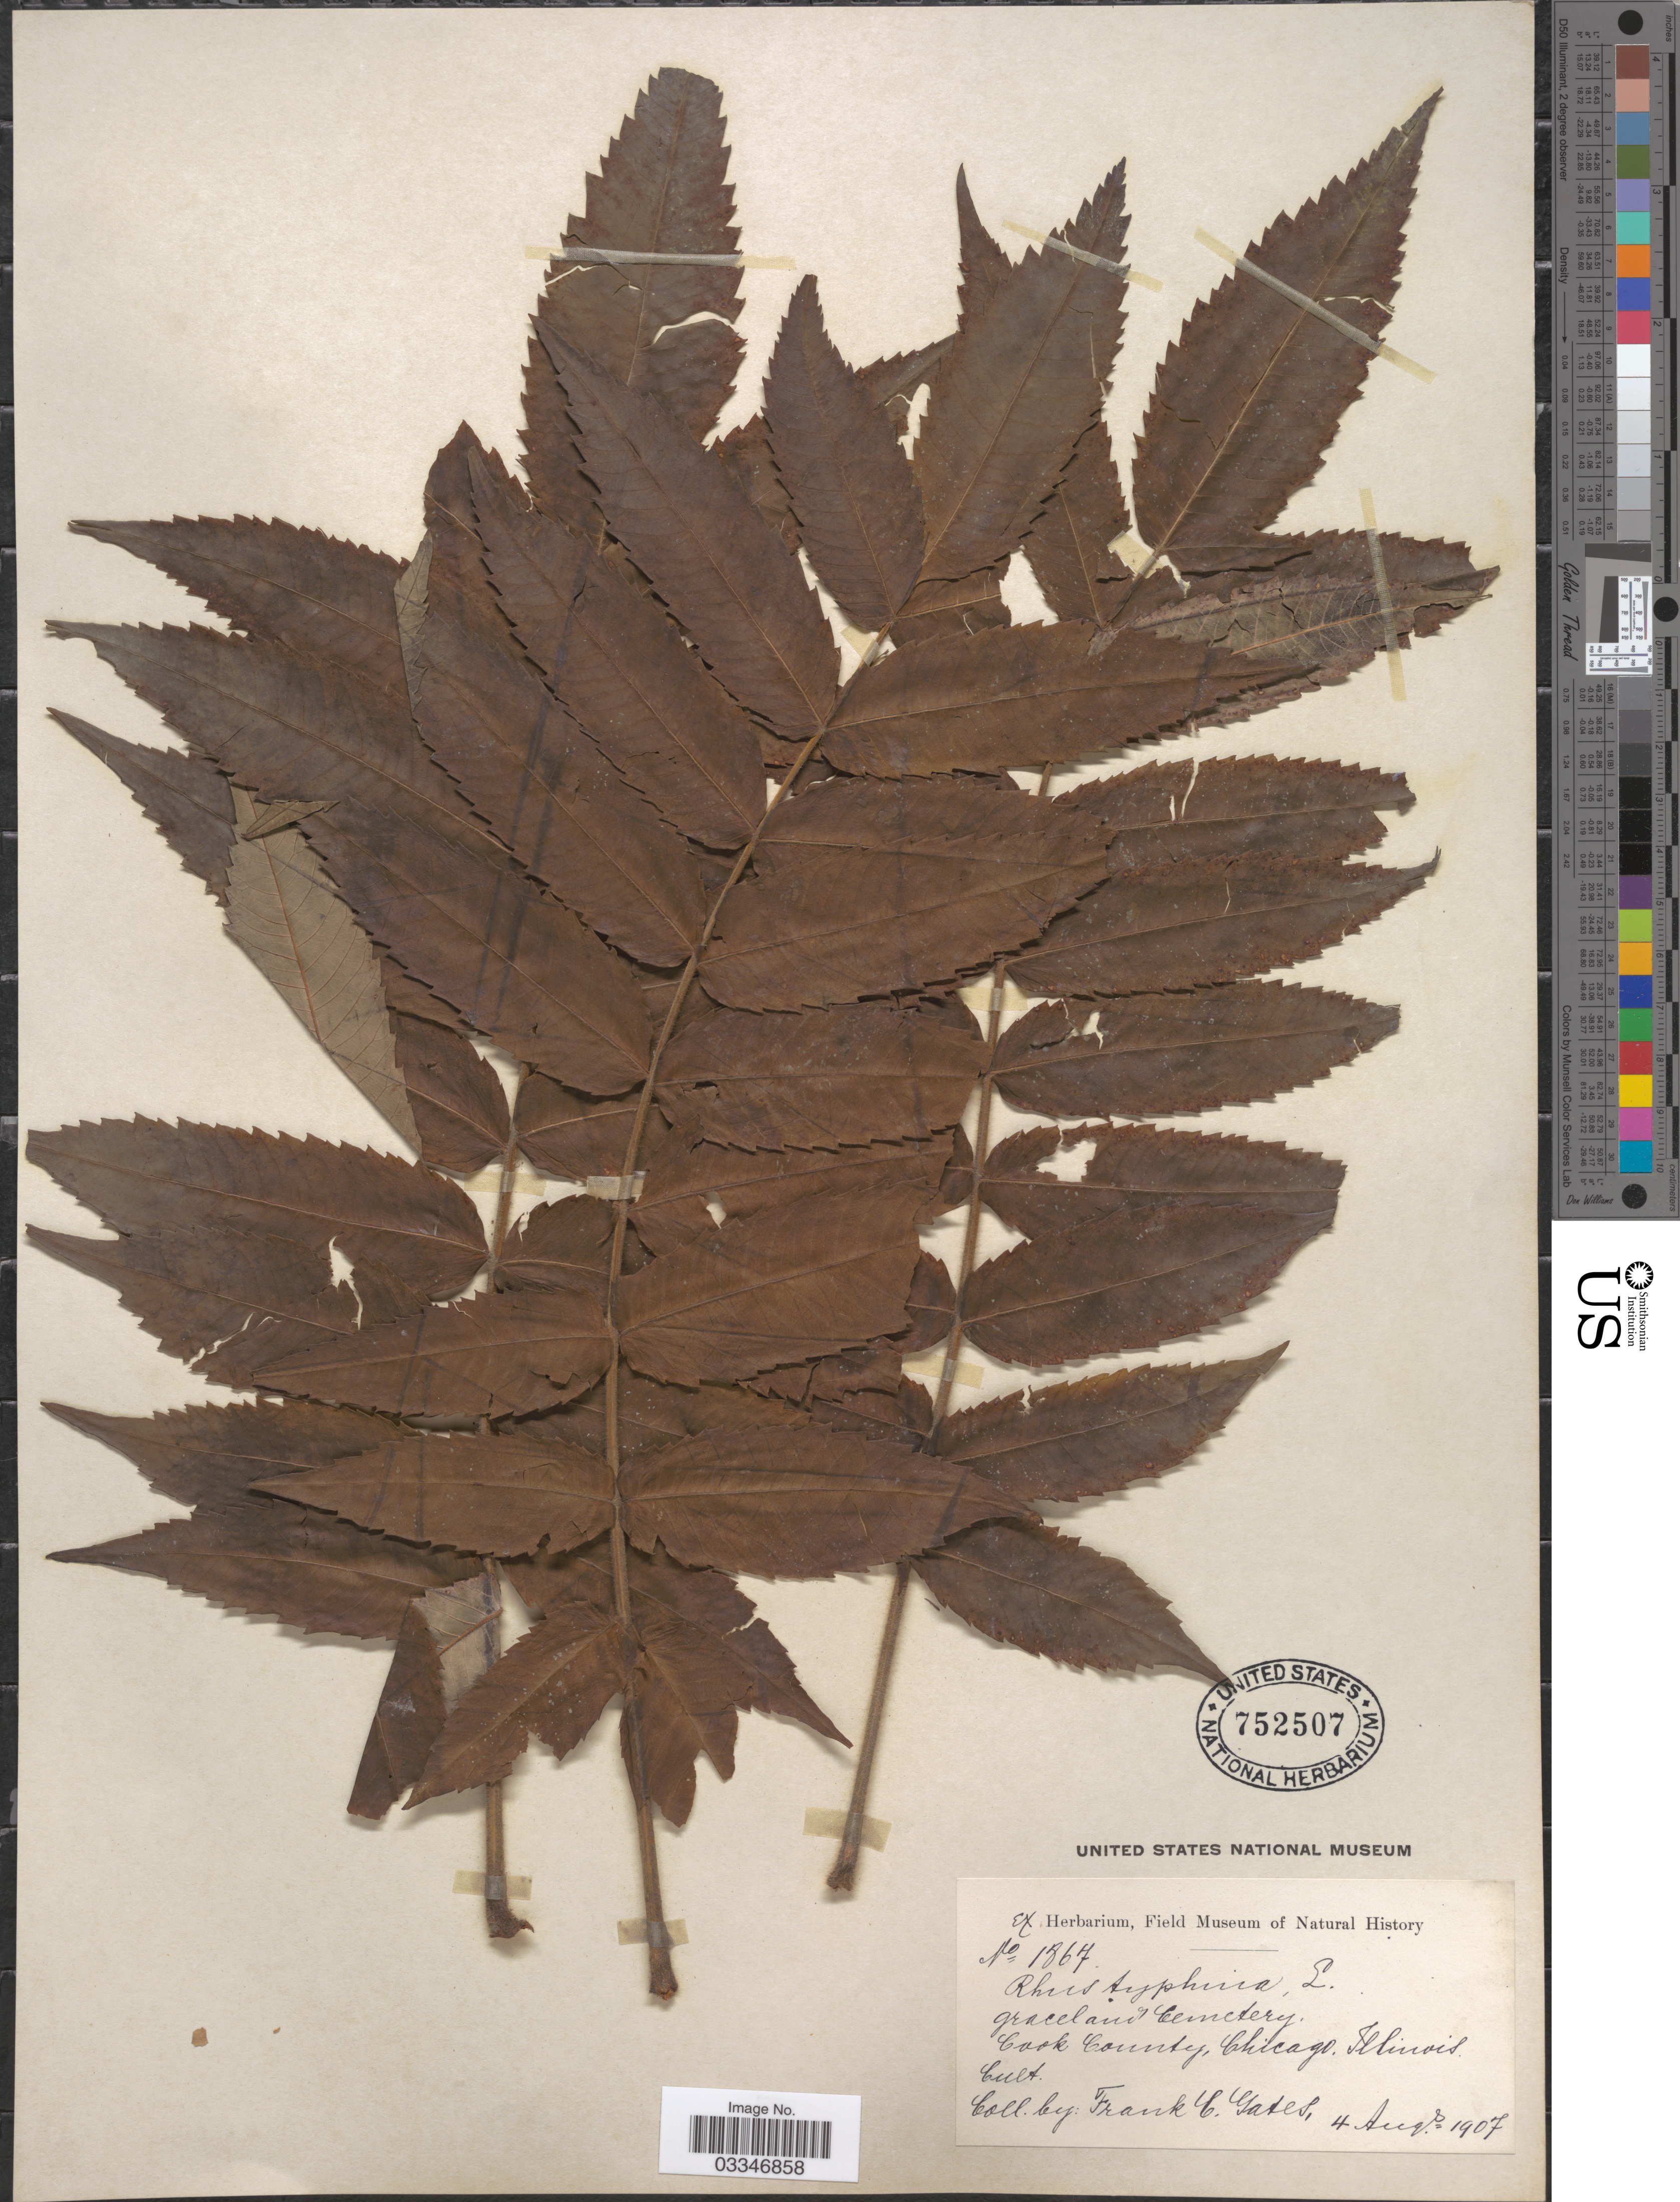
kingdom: Plantae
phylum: Tracheophyta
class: Magnoliopsida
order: Sapindales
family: Anacardiaceae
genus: Rhus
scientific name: Rhus typhina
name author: L.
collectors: F. C. Gates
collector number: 1867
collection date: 1907-08-04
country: United States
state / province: Illinois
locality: Graceland Cemetery. Cook County, Chicago.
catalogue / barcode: US 752507